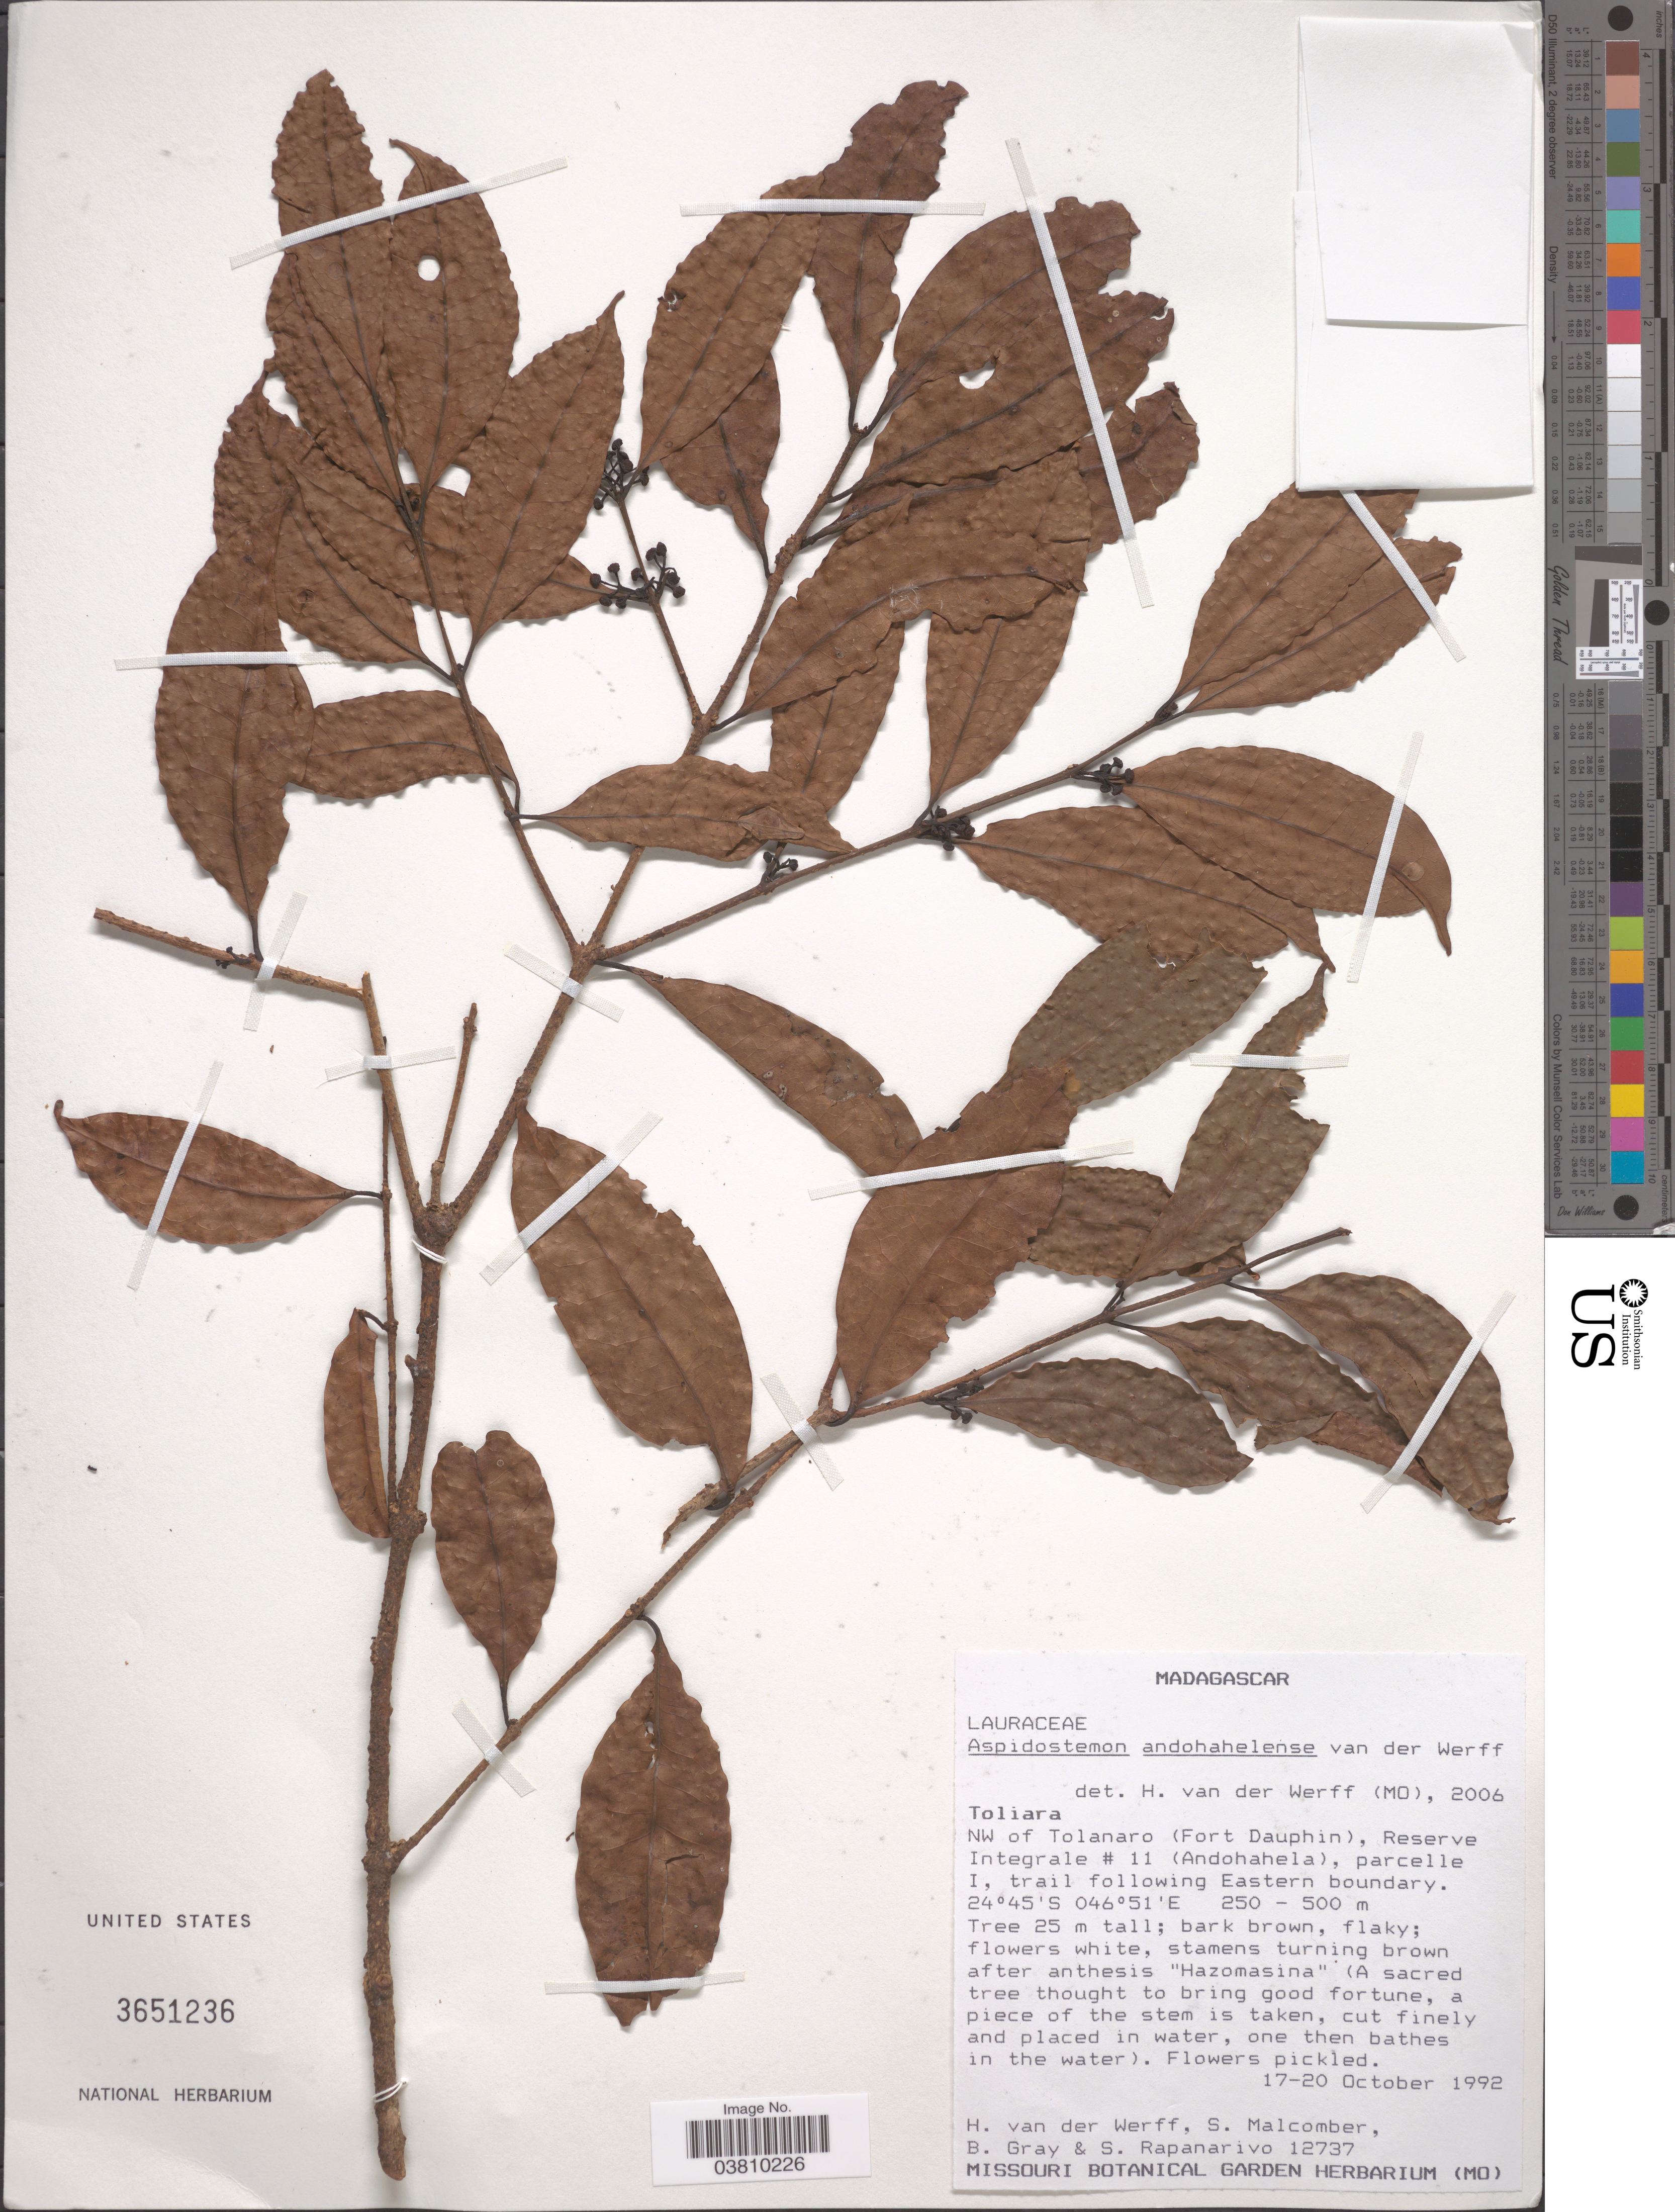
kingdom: Plantae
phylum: Tracheophyta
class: Magnoliopsida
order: Laurales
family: Lauraceae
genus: Aspidostemon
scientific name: Aspidostemon andohahelense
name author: van der Werff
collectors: H. van der Werff, S. T. Malcomber, B. Gray & S. Rapanarivo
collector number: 12737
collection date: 1992-10-17/1992-10-20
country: Madagascar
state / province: Anosy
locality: NW of Tolanaro (Fort Dauphin), Reserve Integrale # 11 (Andohahela), parcelle I, trail following Eastern boundary.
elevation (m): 250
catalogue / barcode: US 3651236